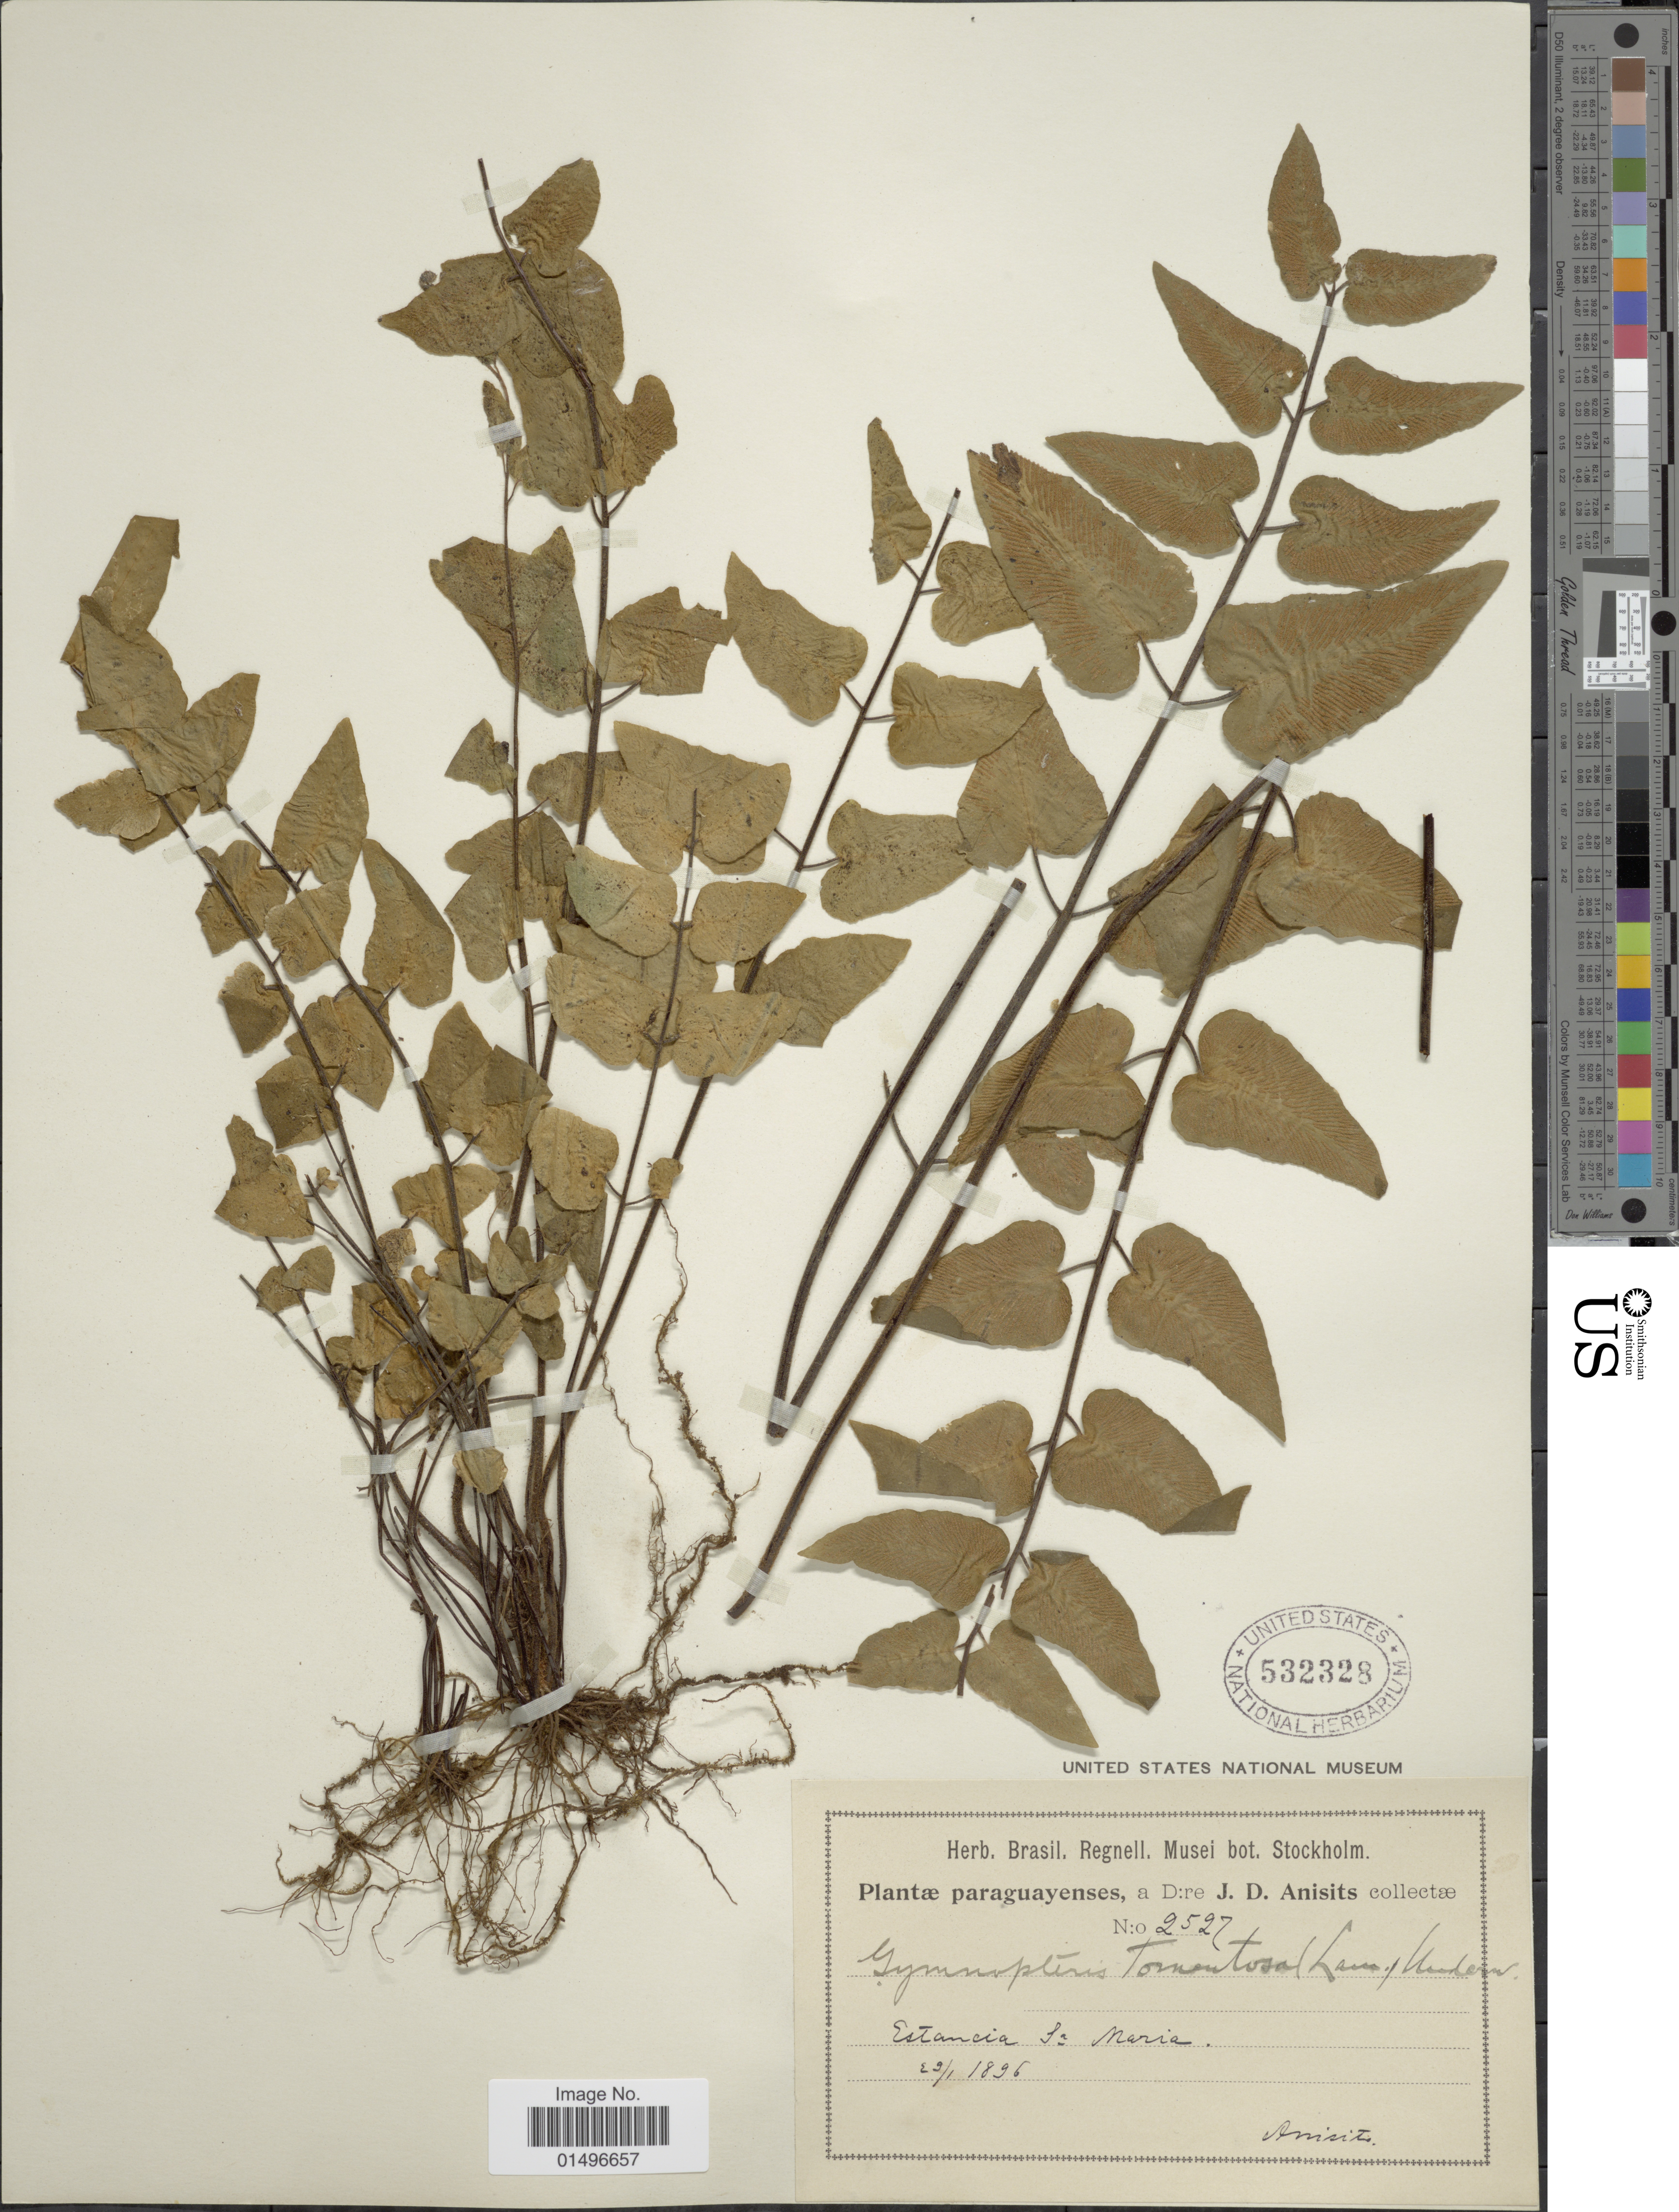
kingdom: Plantae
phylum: Tracheophyta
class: Polypodiopsida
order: Polypodiales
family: Pteridaceae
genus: Hemionitis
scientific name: Hemionitis tomentosa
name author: (Lam.) Raddi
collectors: J. D. Anisits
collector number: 2527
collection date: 1896-01-29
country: Paraguay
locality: Estancia Sa. Maria.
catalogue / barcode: US 532328